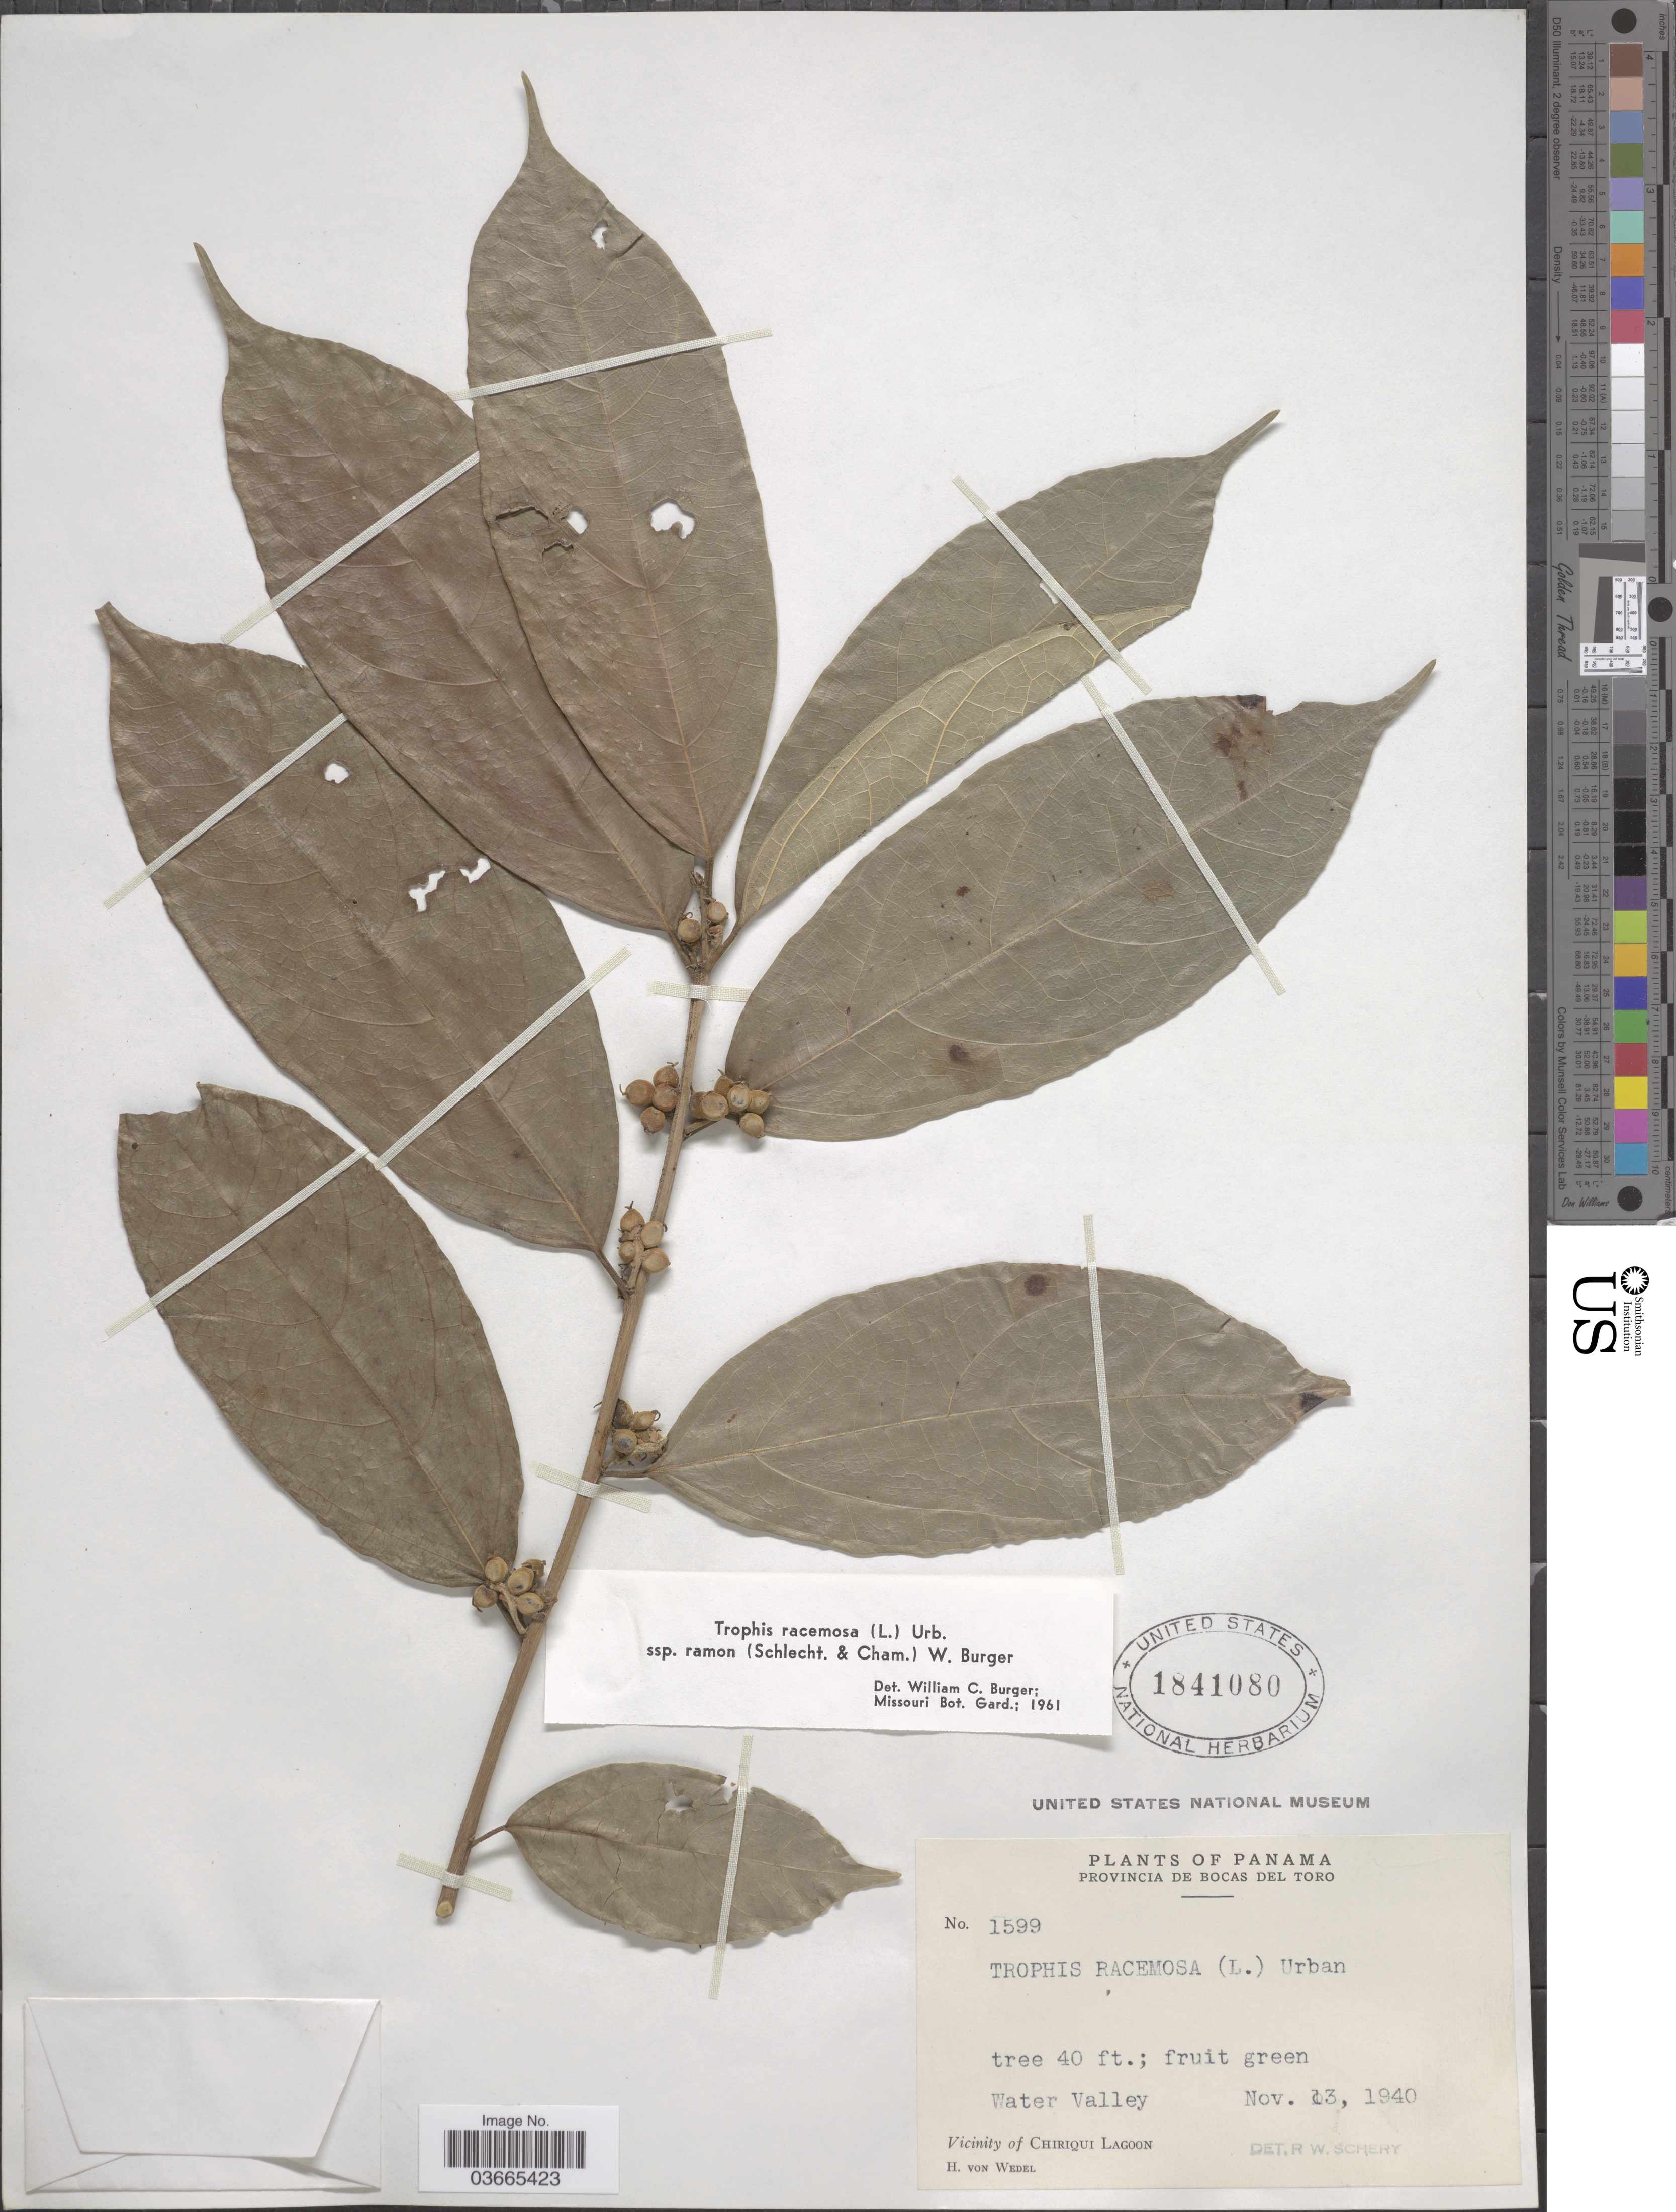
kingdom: Plantae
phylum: Tracheophyta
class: Magnoliopsida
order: Rosales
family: Moraceae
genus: Trophis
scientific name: Trophis racemosa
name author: (L.) Urb.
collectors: H. von Wedel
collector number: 1599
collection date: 1940-11-13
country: Panama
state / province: Bocas del Toro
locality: Water Valley. Vicinity of Chiriqui Lagoon.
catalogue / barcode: US 1841080